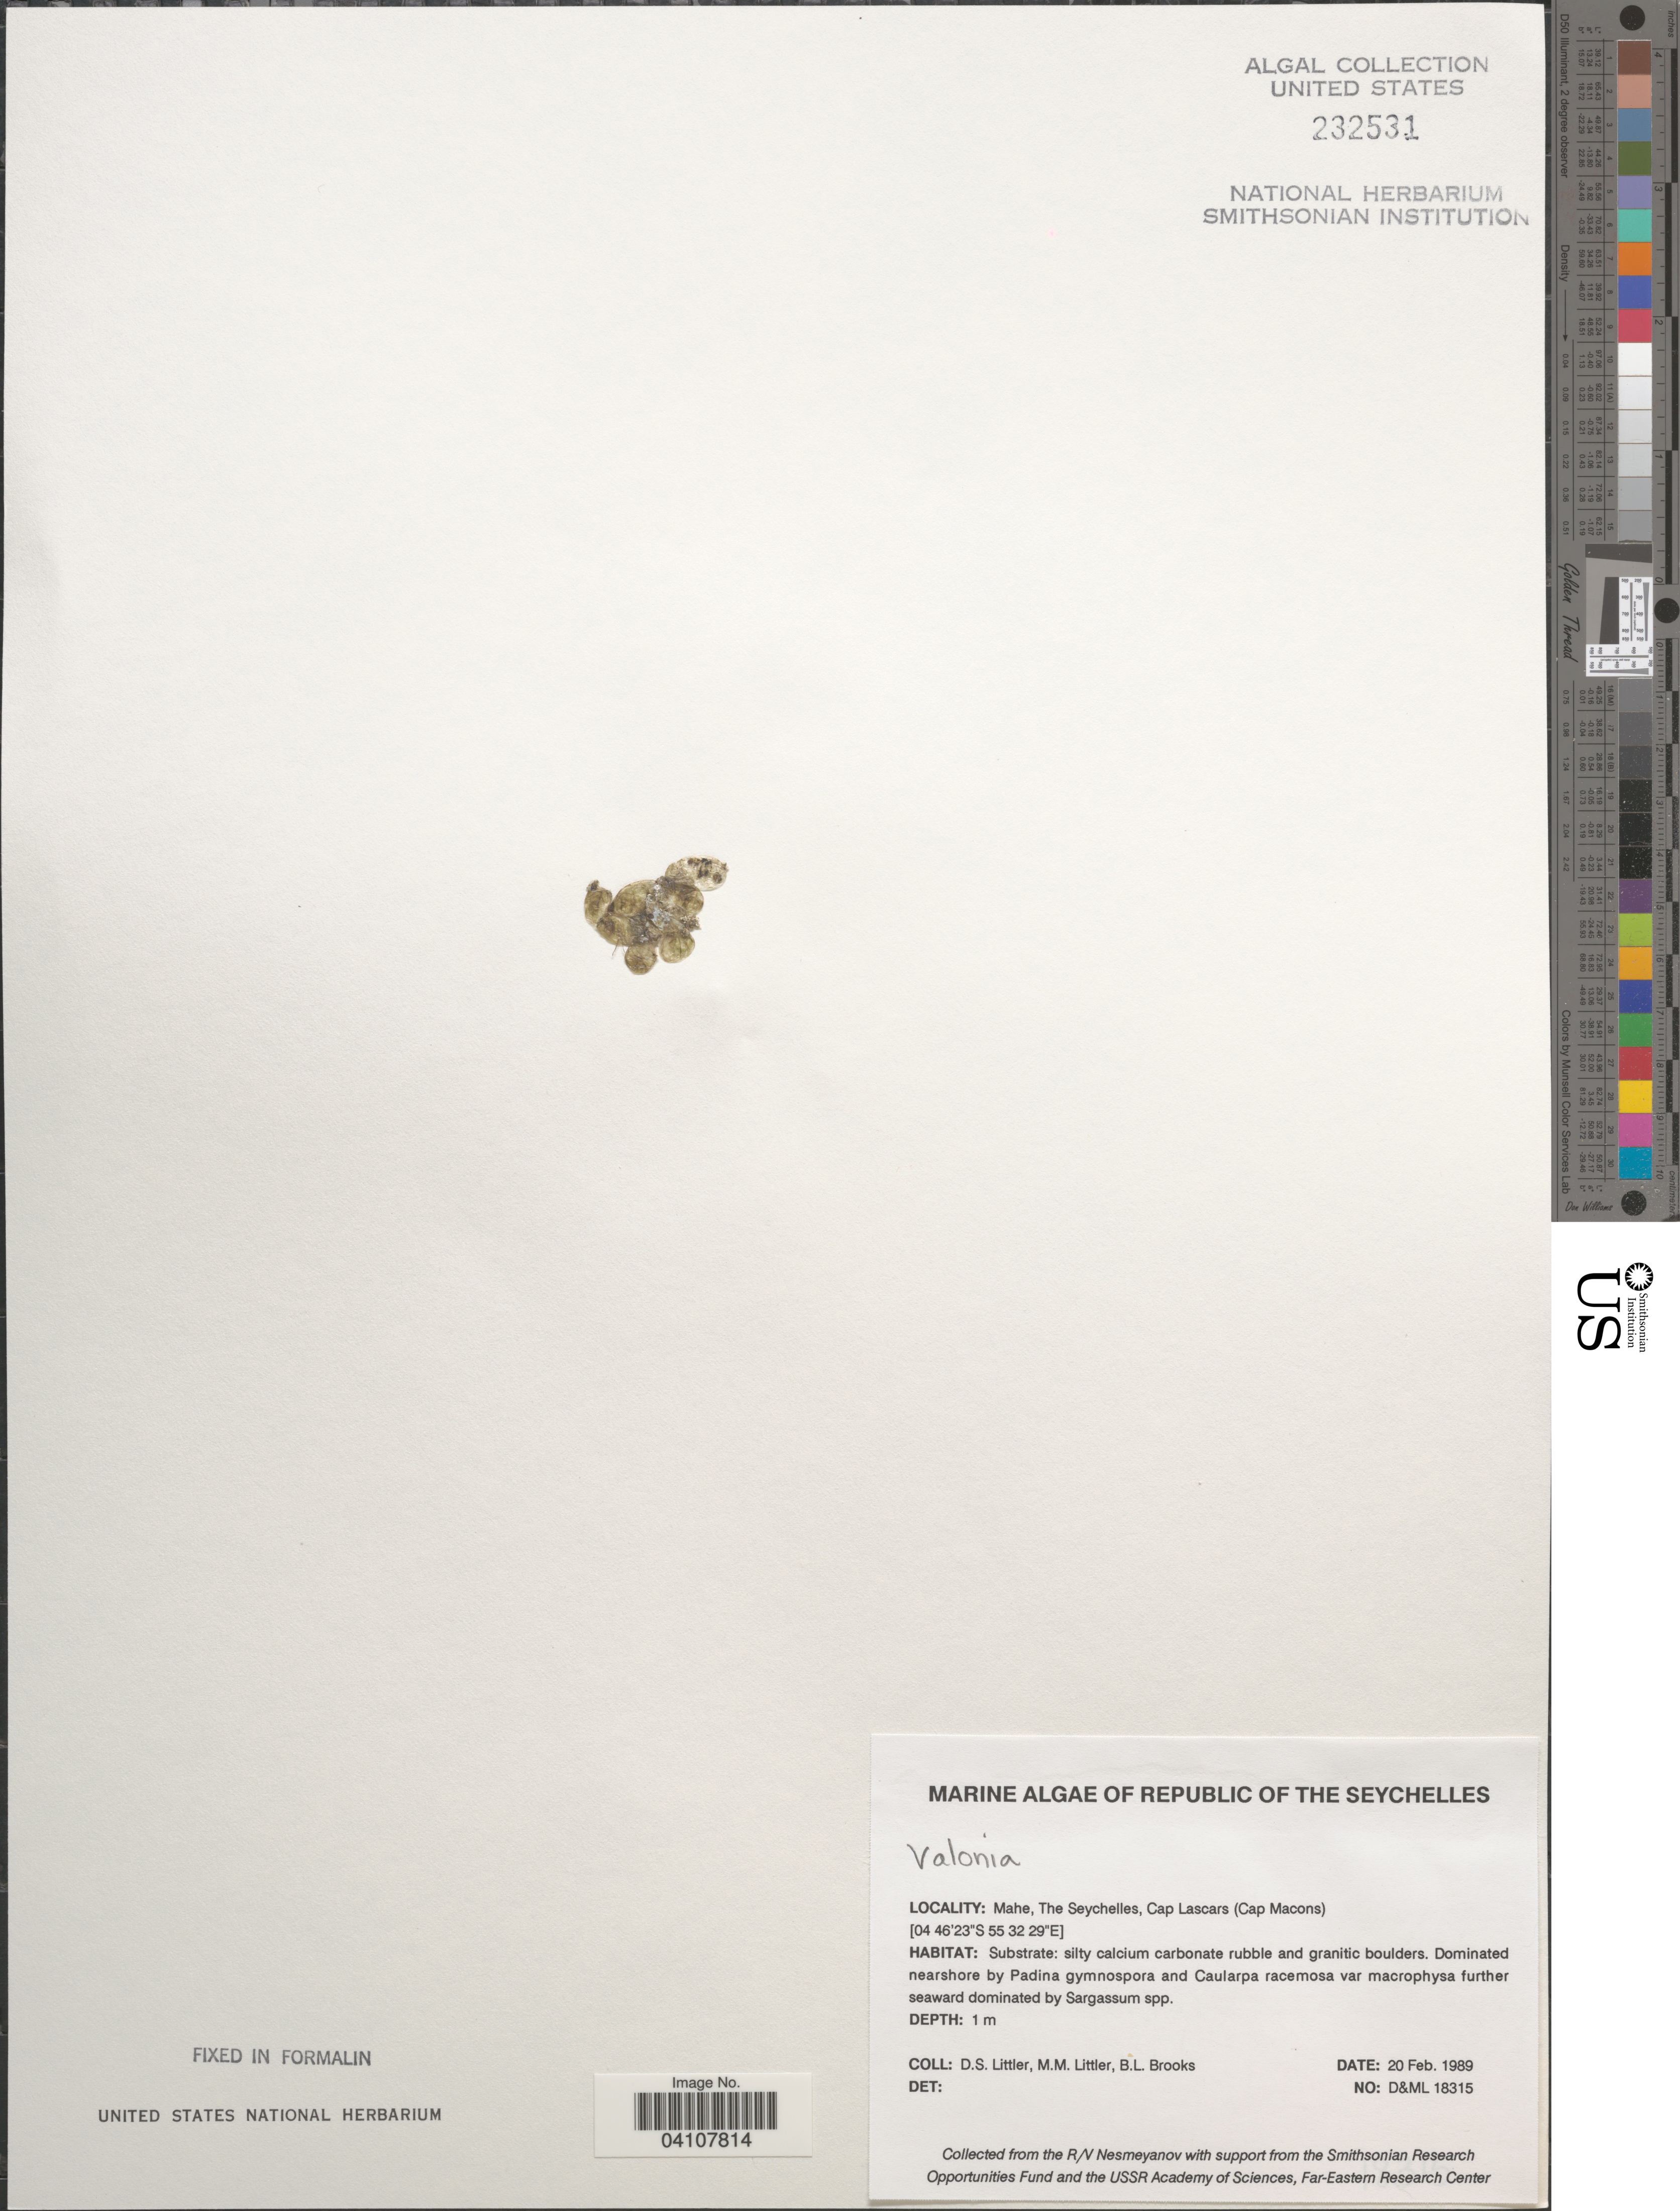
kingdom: Plantae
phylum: Chlorophyta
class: Ulvophyceae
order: Siphonocladales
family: Valoniaceae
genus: Valonia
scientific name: Valonia sp.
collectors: D. S. Littler & B. Brooks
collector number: D&ML18315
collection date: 1989-02-20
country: Seychelles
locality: Republic of the Seychelles. Mahe, Cap Lascars (Cap Macons).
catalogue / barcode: US 232531